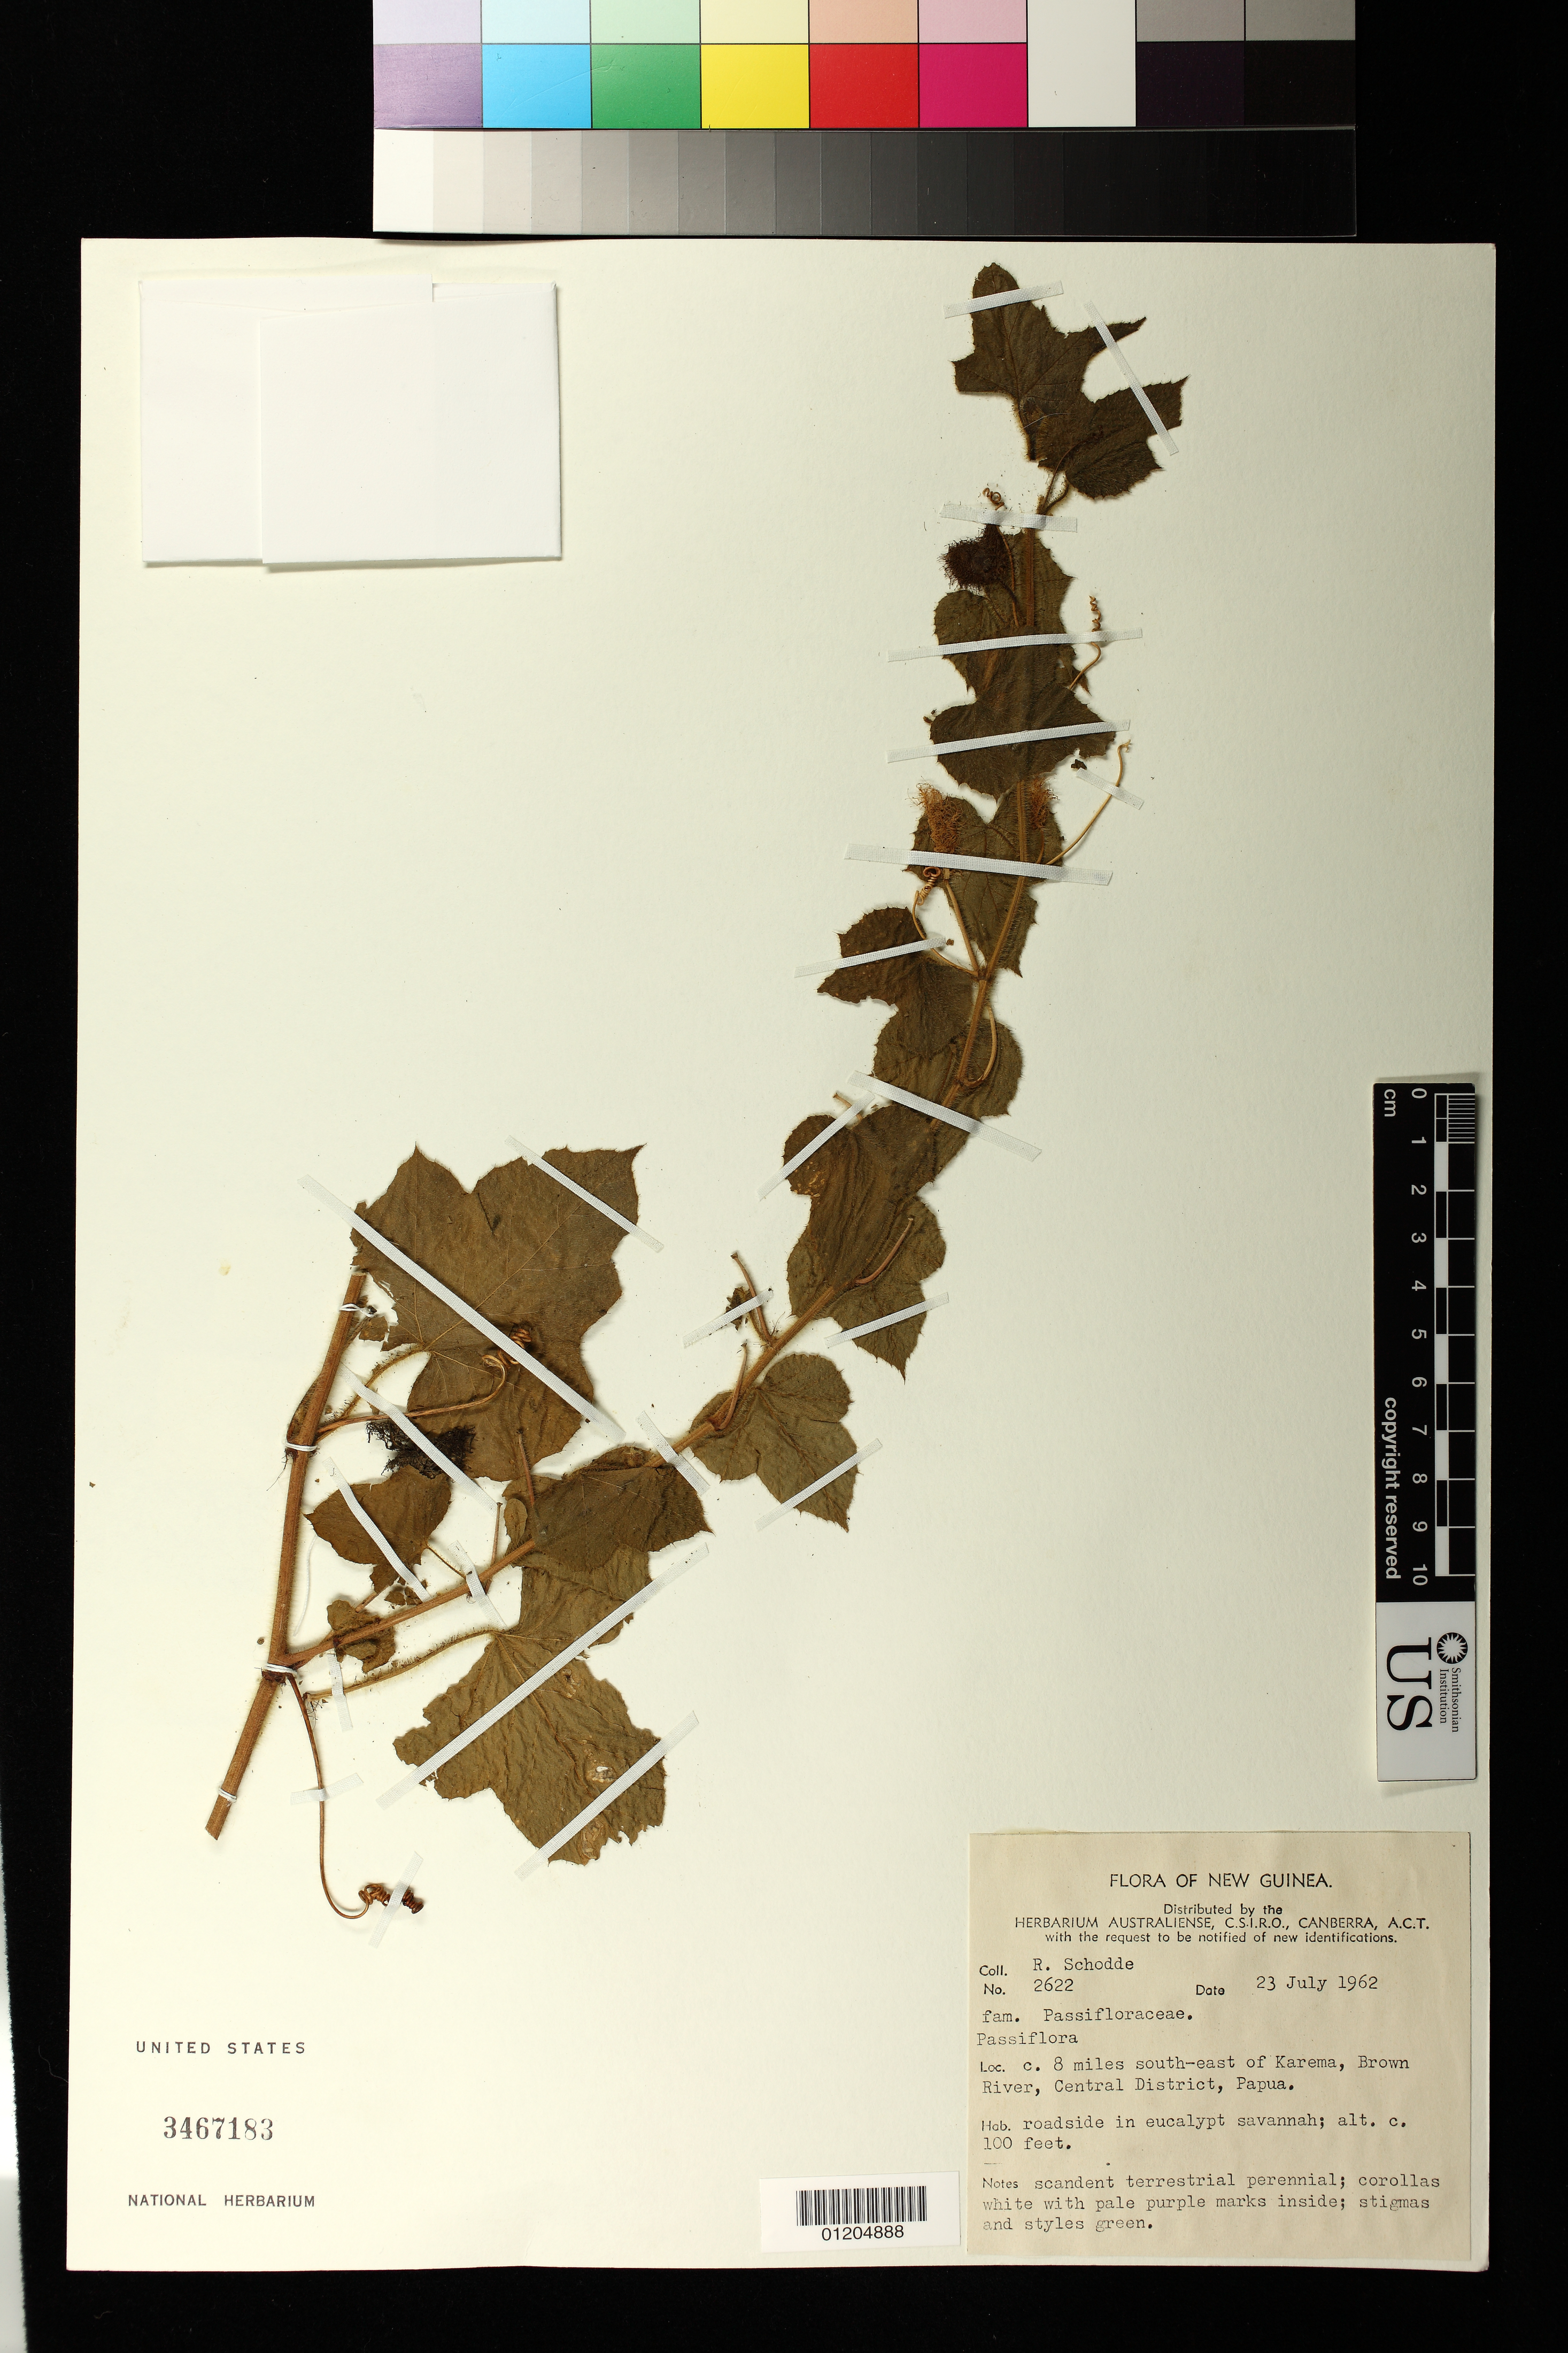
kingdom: Plantae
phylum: Tracheophyta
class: Magnoliopsida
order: Malpighiales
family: Passifloraceae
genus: Passiflora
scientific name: Passiflora foetida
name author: L.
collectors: L. A. Craven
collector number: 2622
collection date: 1962-07-23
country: Papua New Guinea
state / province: Central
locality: Loc. c. 8 miles south-east of Karema, Brown River, Central District, Papua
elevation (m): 30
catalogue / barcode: US 3467183